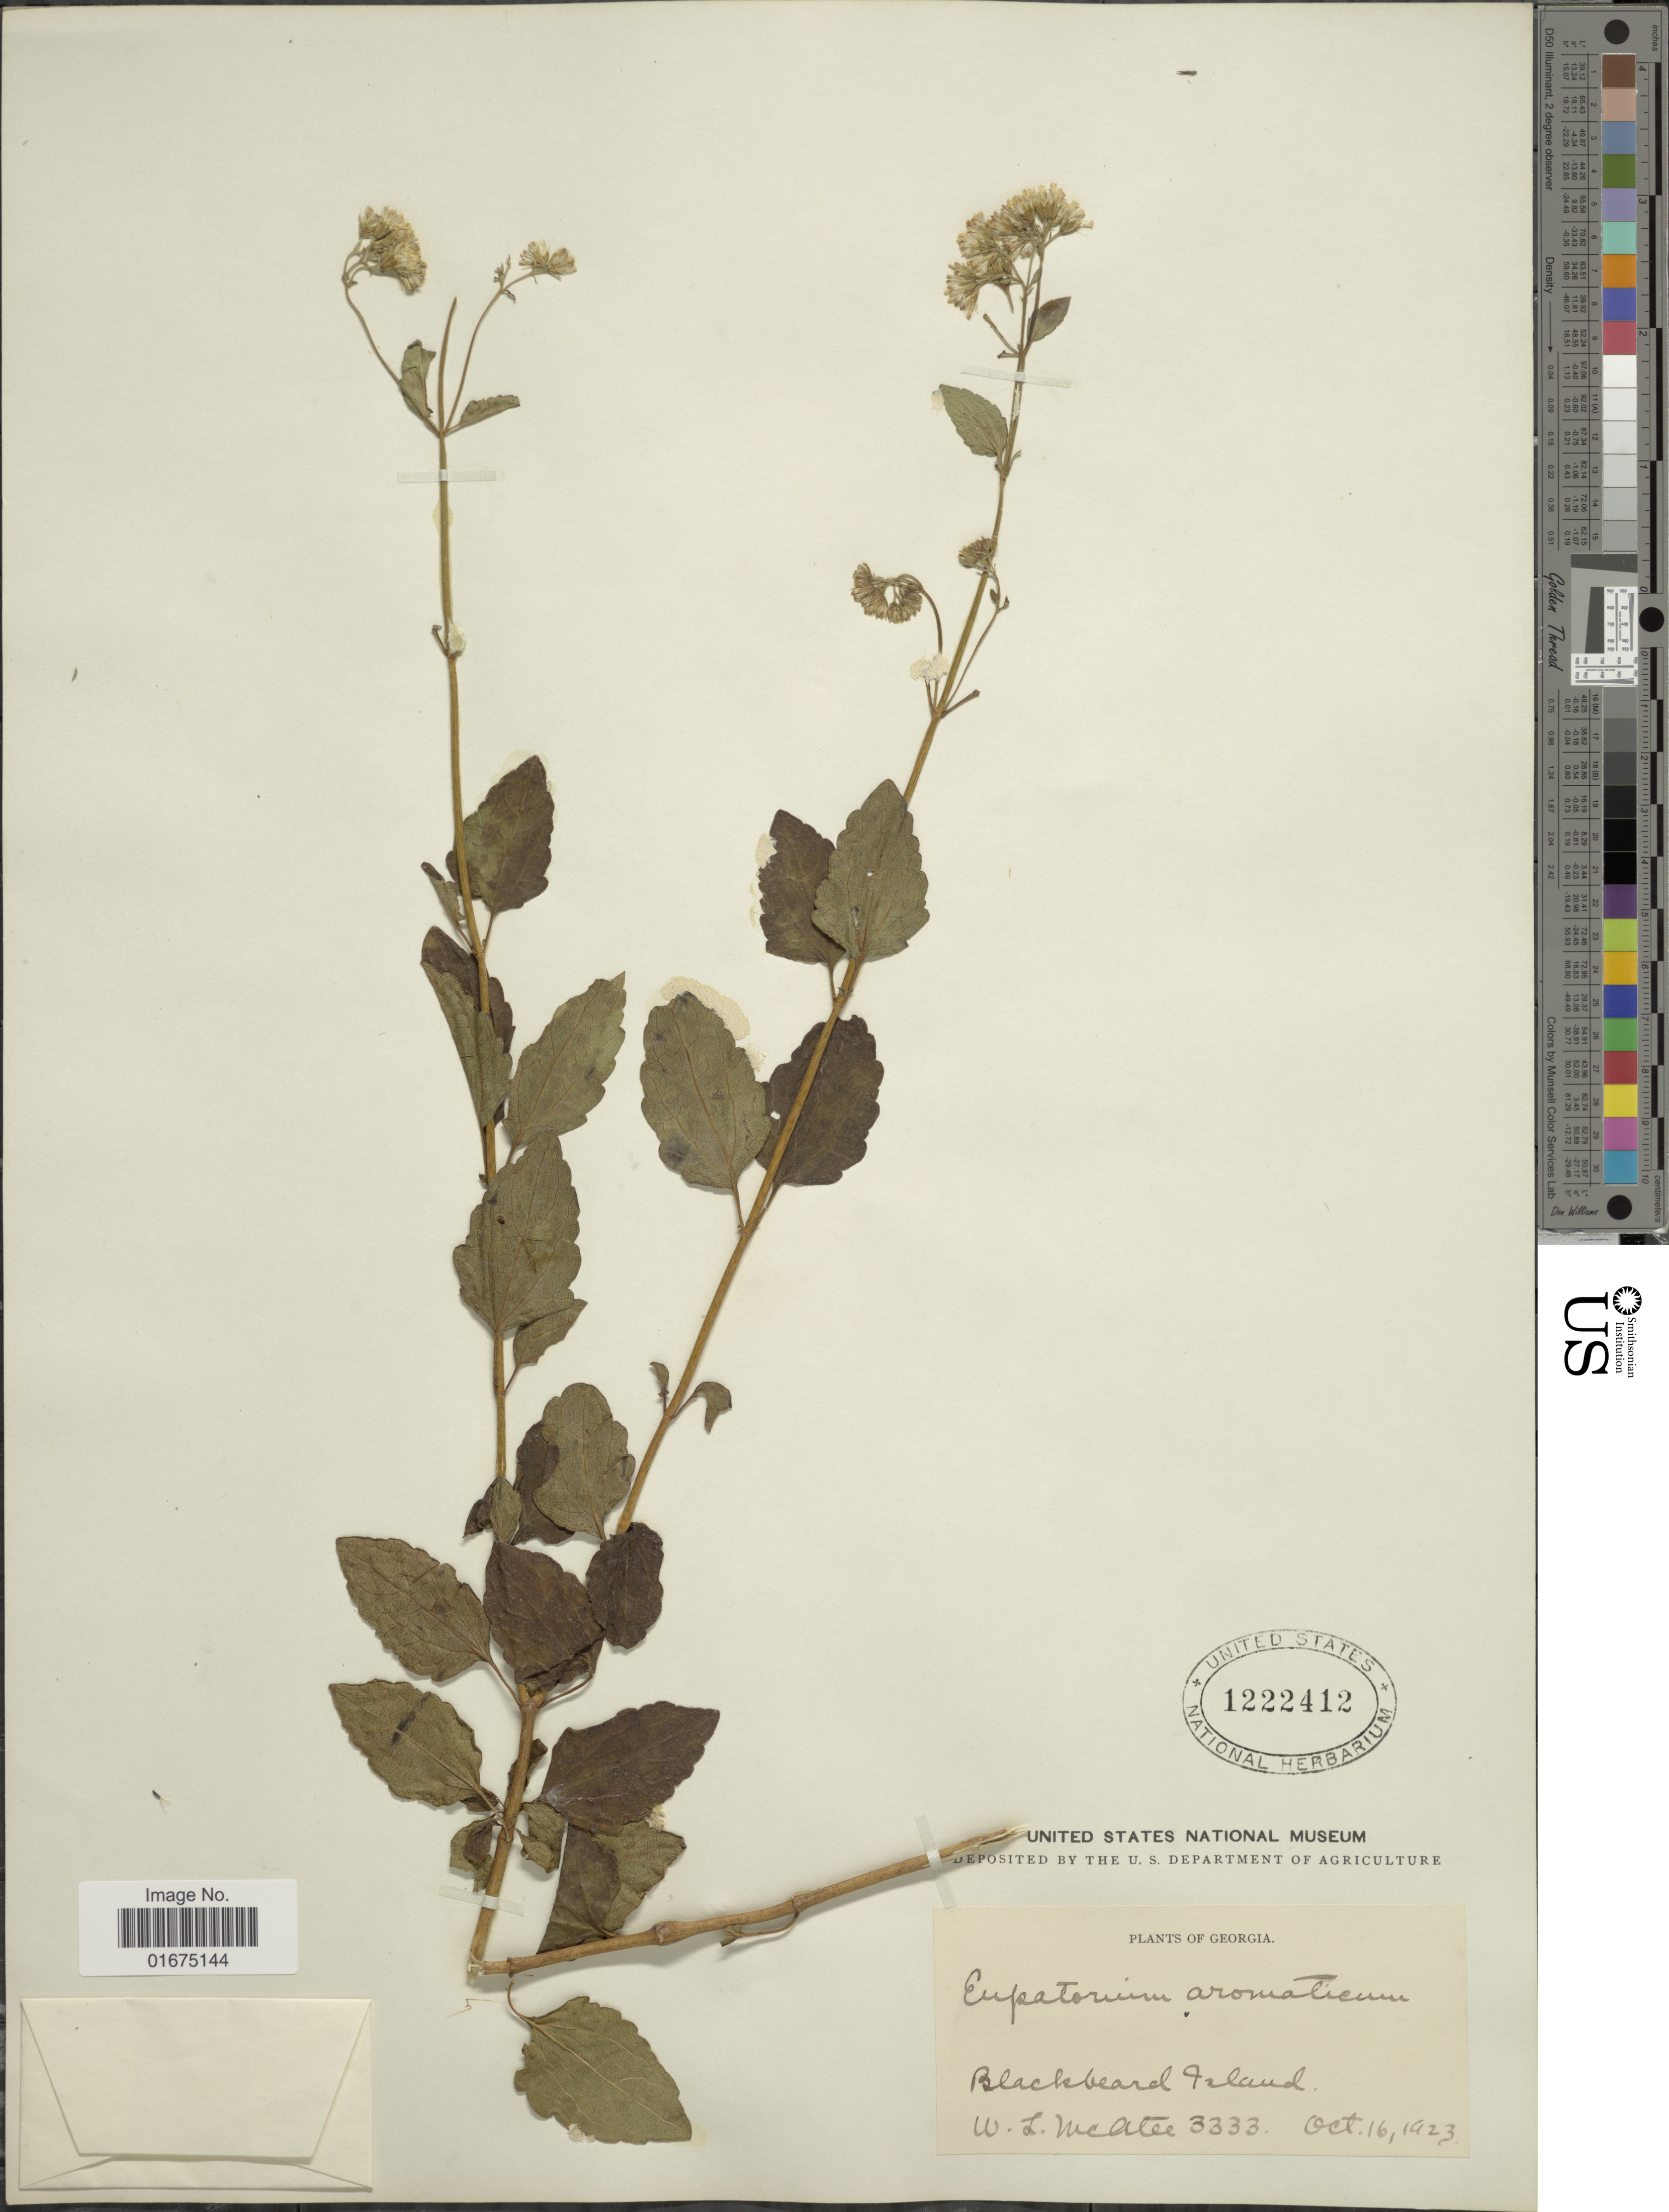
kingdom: Plantae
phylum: Tracheophyta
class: Magnoliopsida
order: Asterales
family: Asteraceae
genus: Ageratina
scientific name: Ageratina aromatica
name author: (L.) Spach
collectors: W. McAtee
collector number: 3333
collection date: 1923-10-16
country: United States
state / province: Georgia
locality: Blackbeard Island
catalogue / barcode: US 1222412